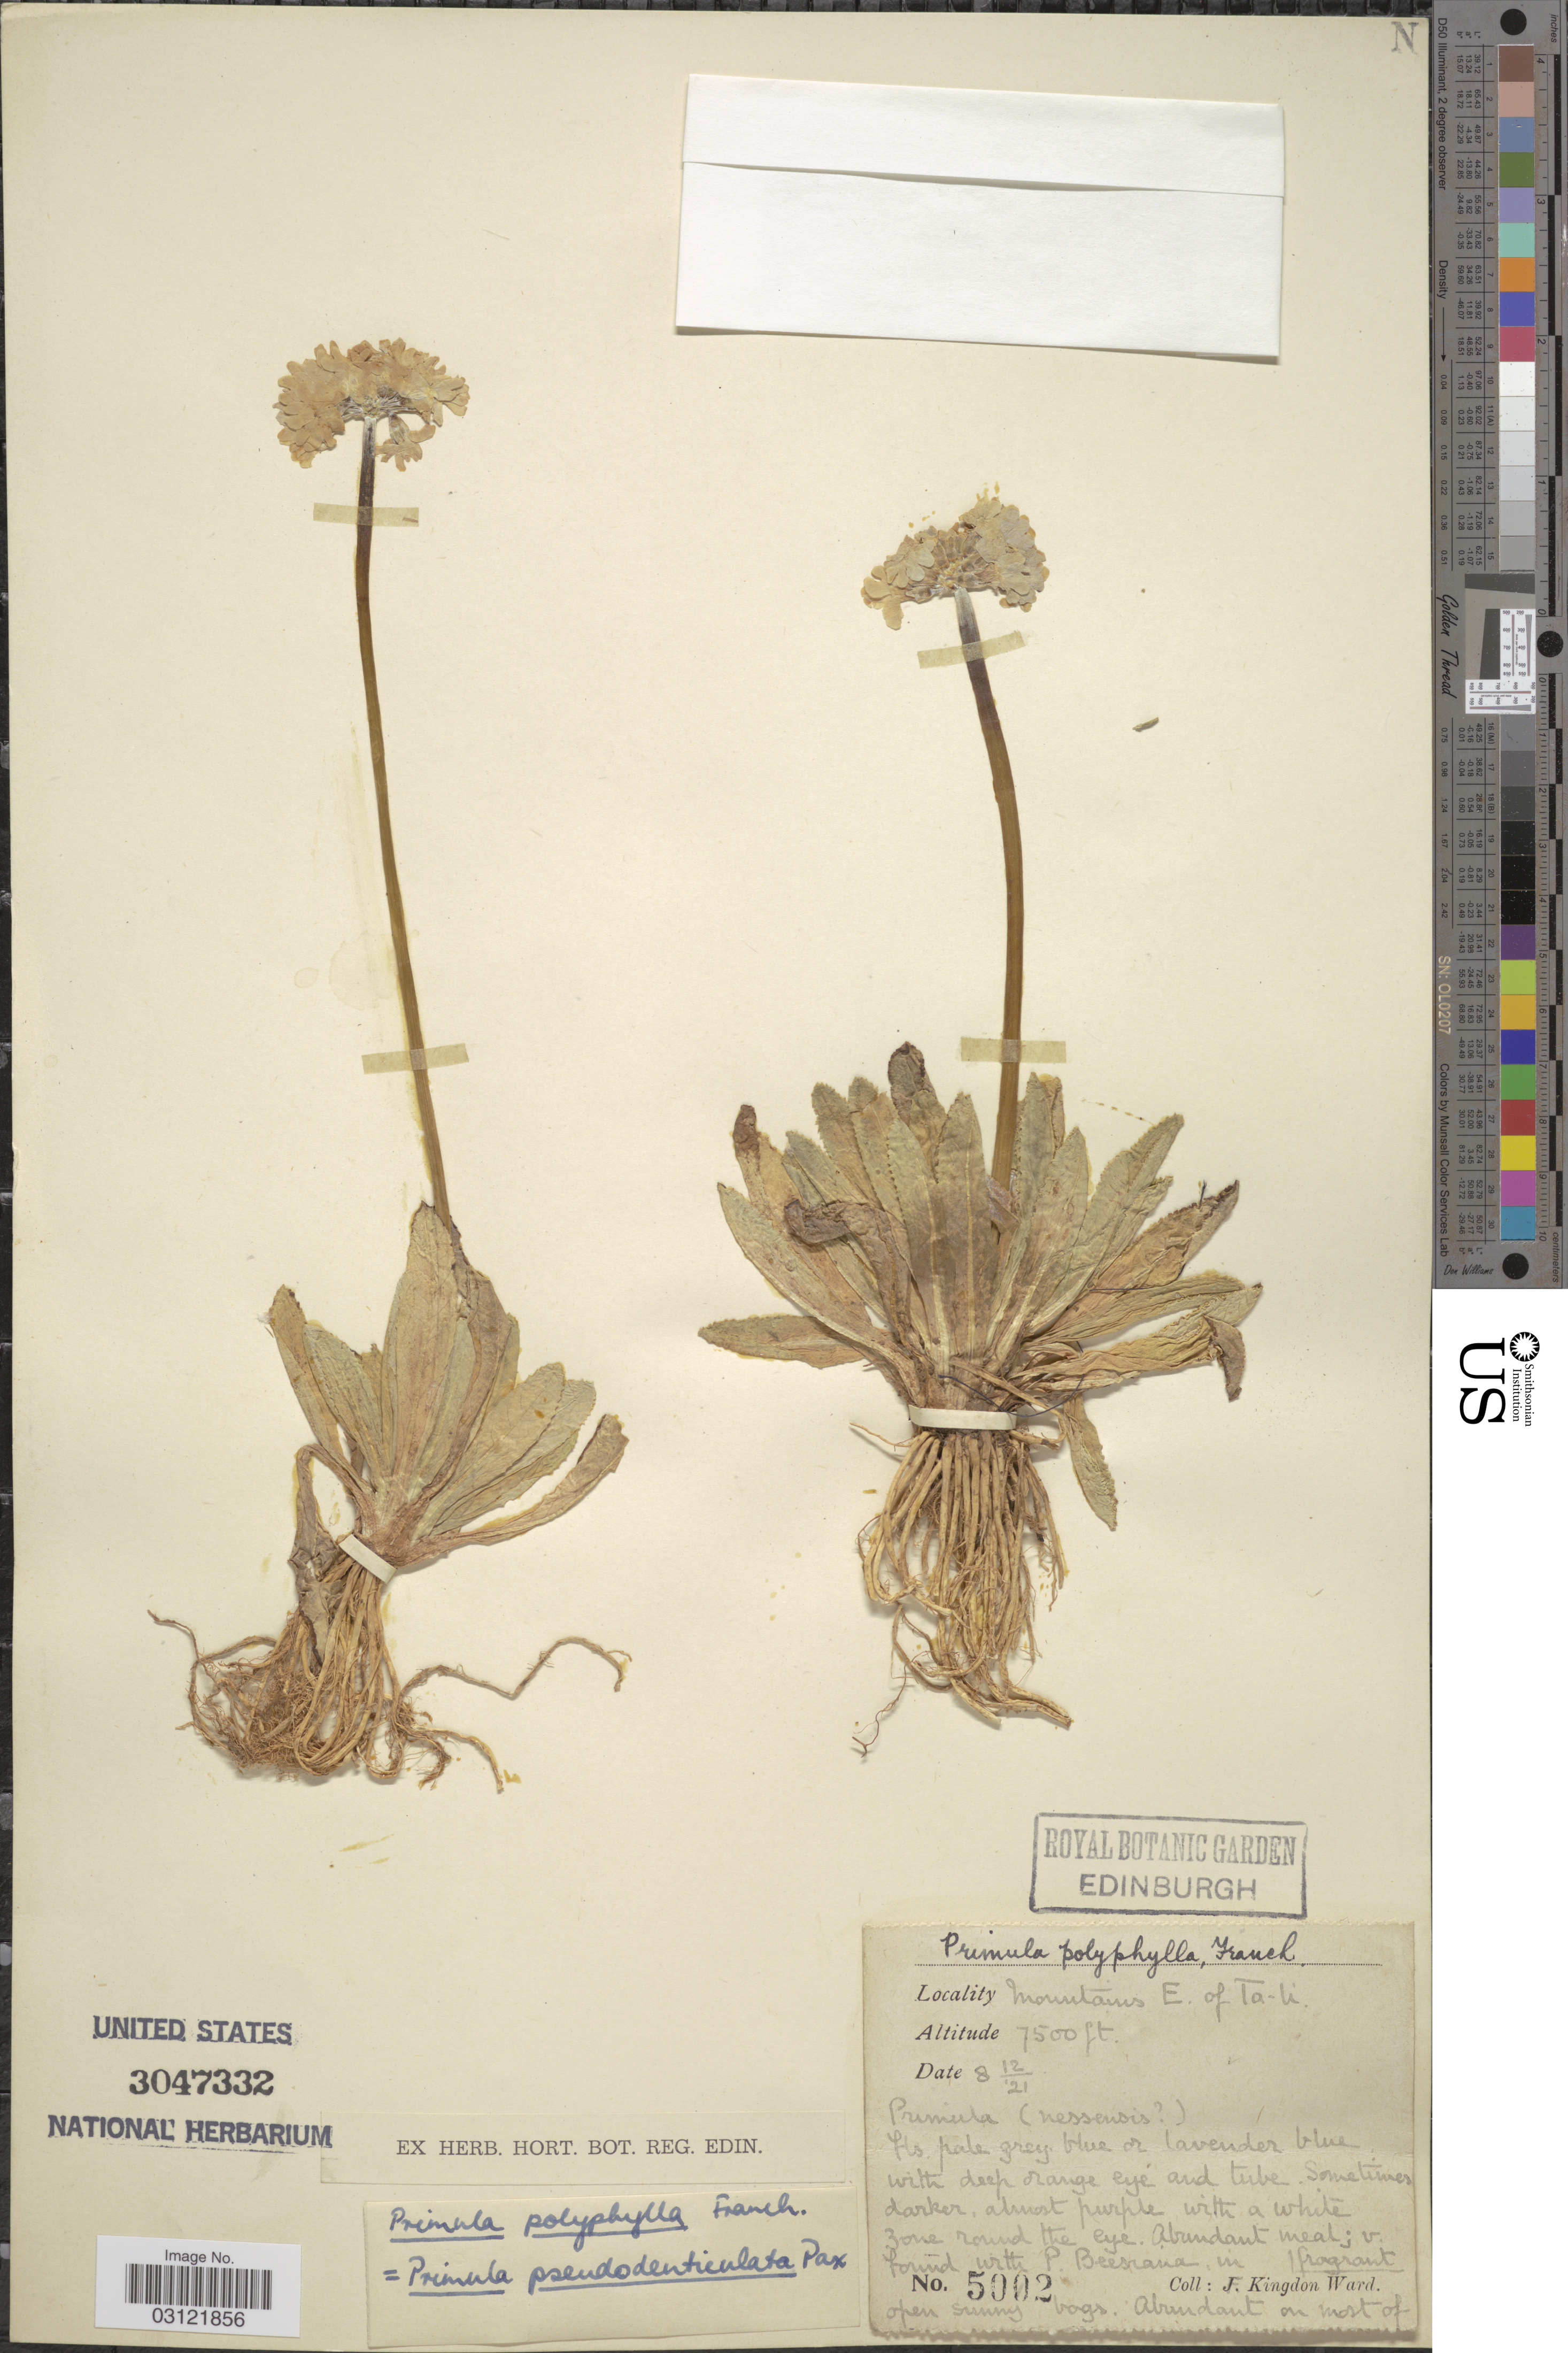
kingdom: Plantae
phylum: Tracheophyta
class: Magnoliopsida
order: Ericales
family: Primulaceae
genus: Primula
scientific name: Primula polyphylla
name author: (Franch.) Petitm.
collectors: F. Kingdon Ward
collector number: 5002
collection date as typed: Transcribed d/m/y: 8/12/21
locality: Mountains E. of Ta-li.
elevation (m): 2286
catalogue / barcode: US 3047332